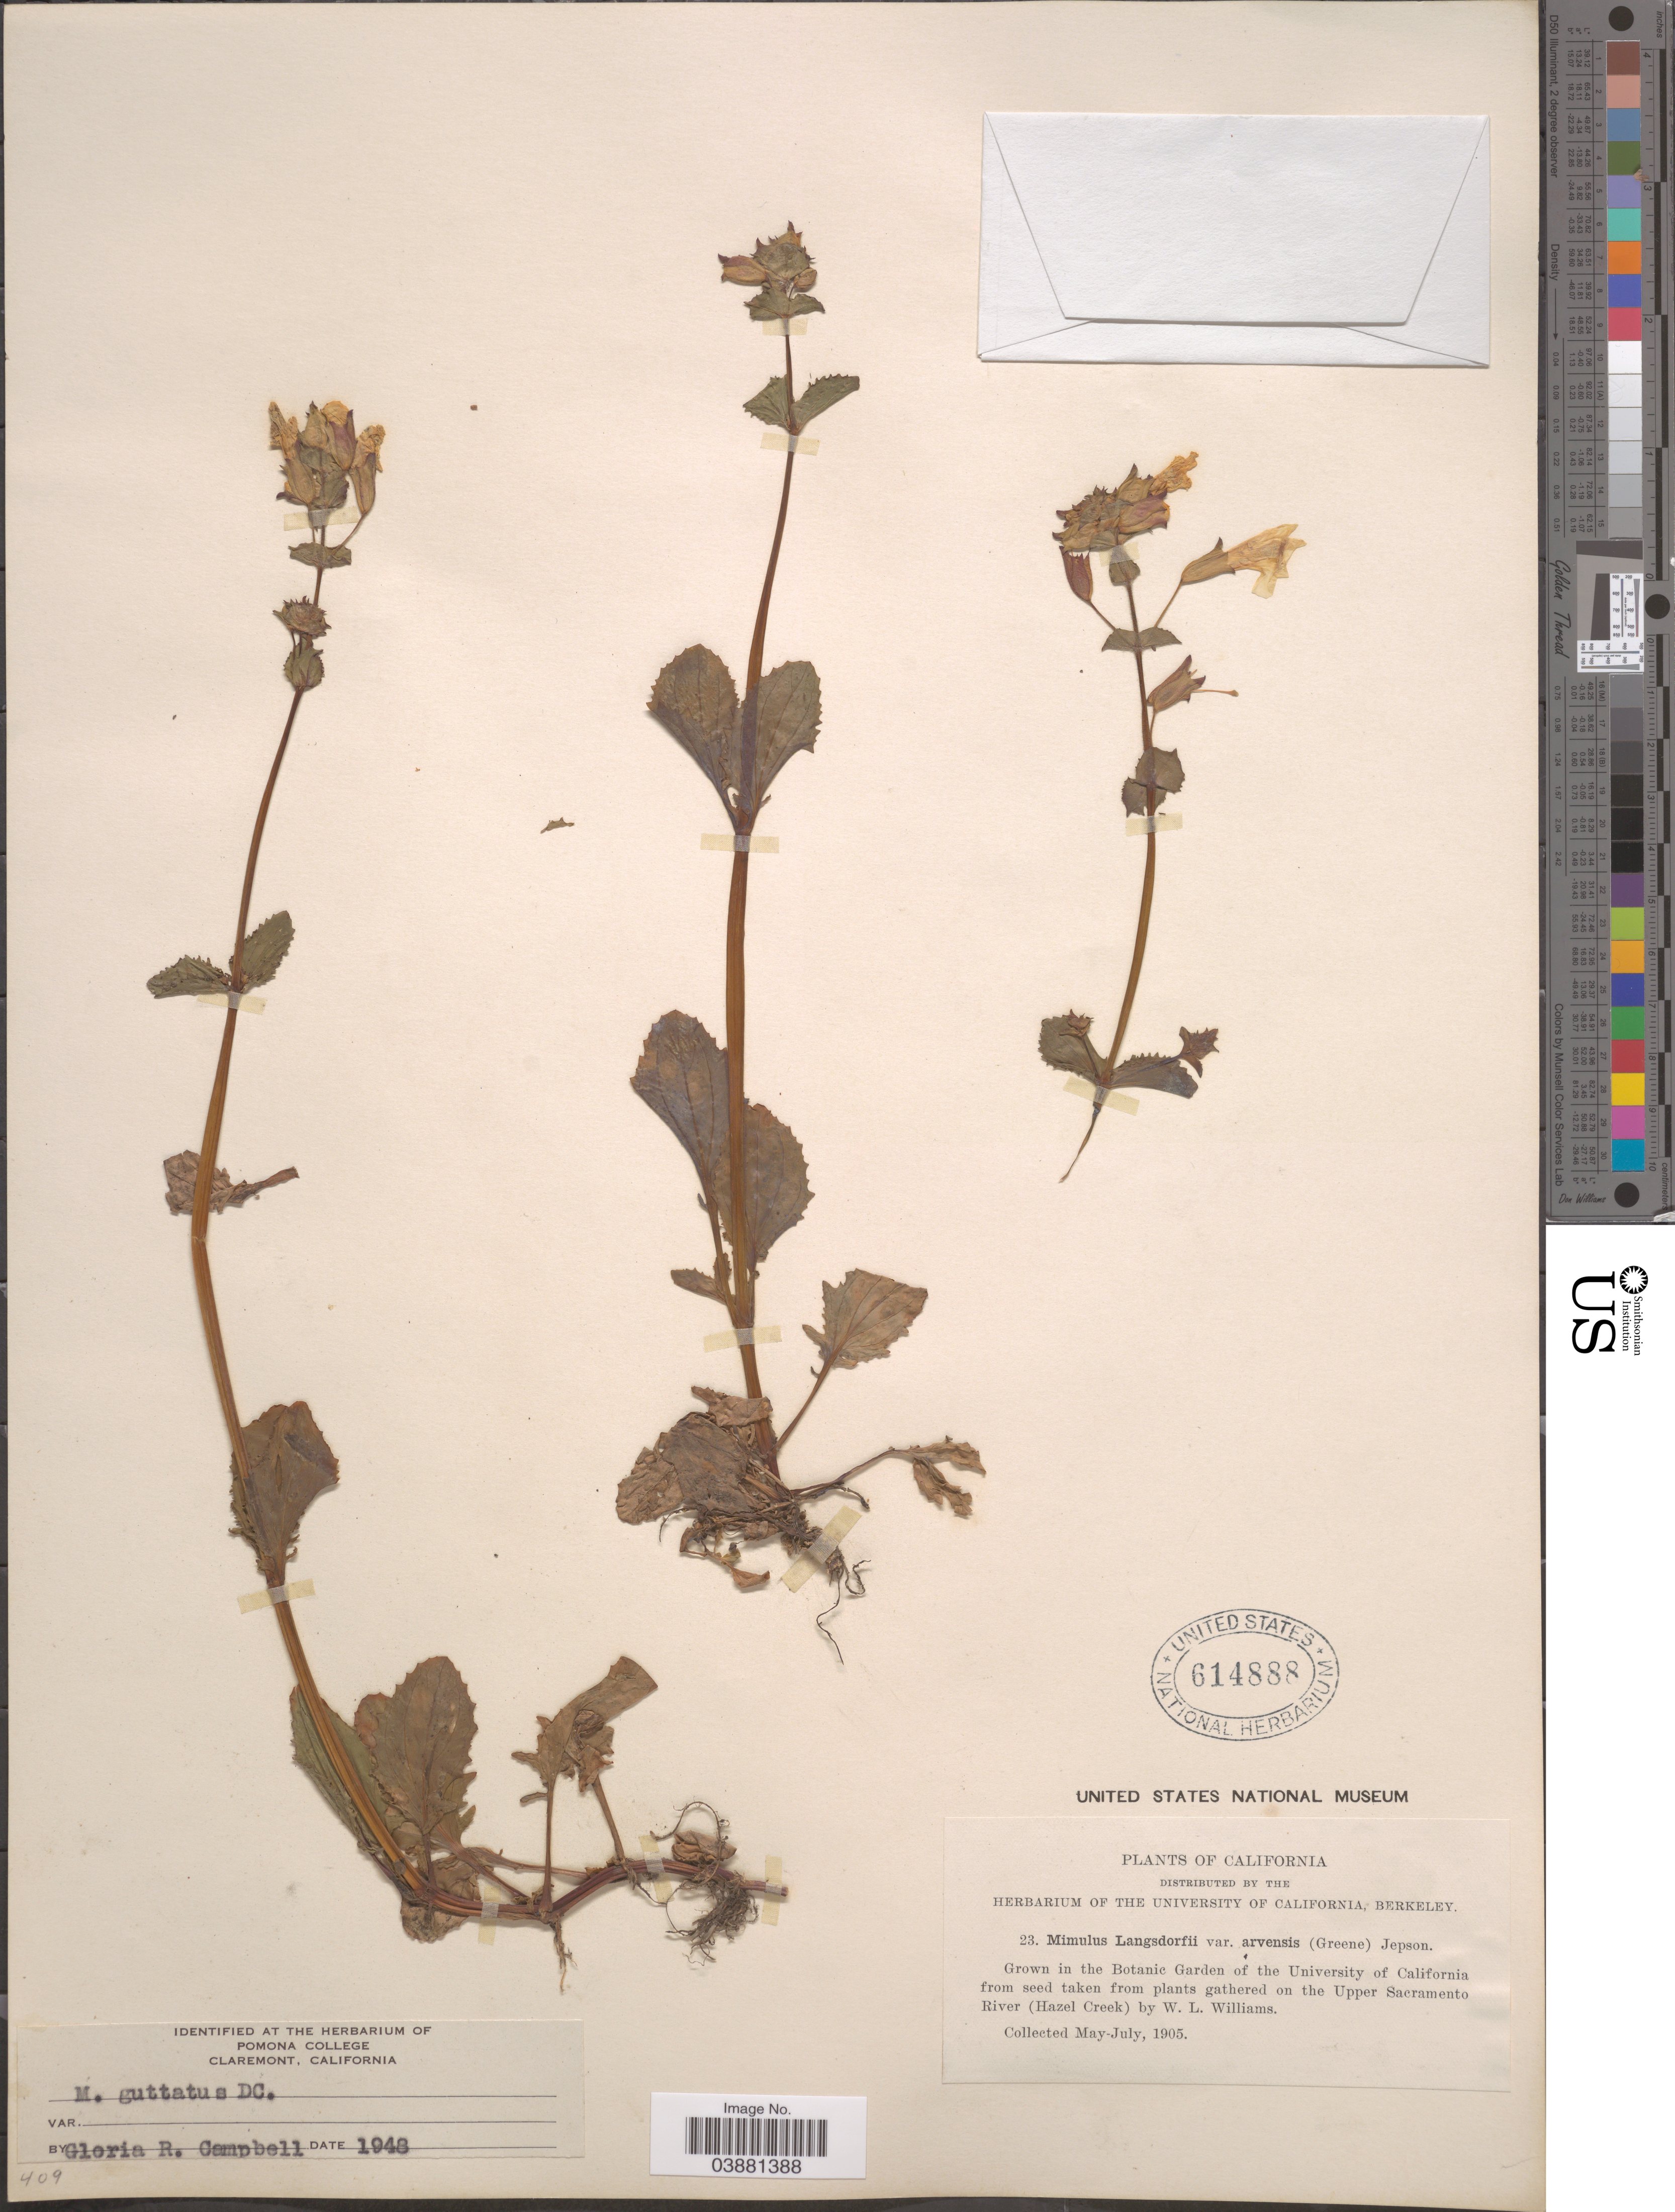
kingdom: Plantae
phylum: Tracheophyta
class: Magnoliopsida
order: Lamiales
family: Phrymaceae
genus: Mimulus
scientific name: Mimulus guttatus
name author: DC.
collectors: W. Williams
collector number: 23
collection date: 1905-05/1905-07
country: United States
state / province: California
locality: Grown in the Botanic Garden of the University of California from seed taken from plants gathered on the Upper Sacramento River (Hazel Creek).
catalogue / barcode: US 614888